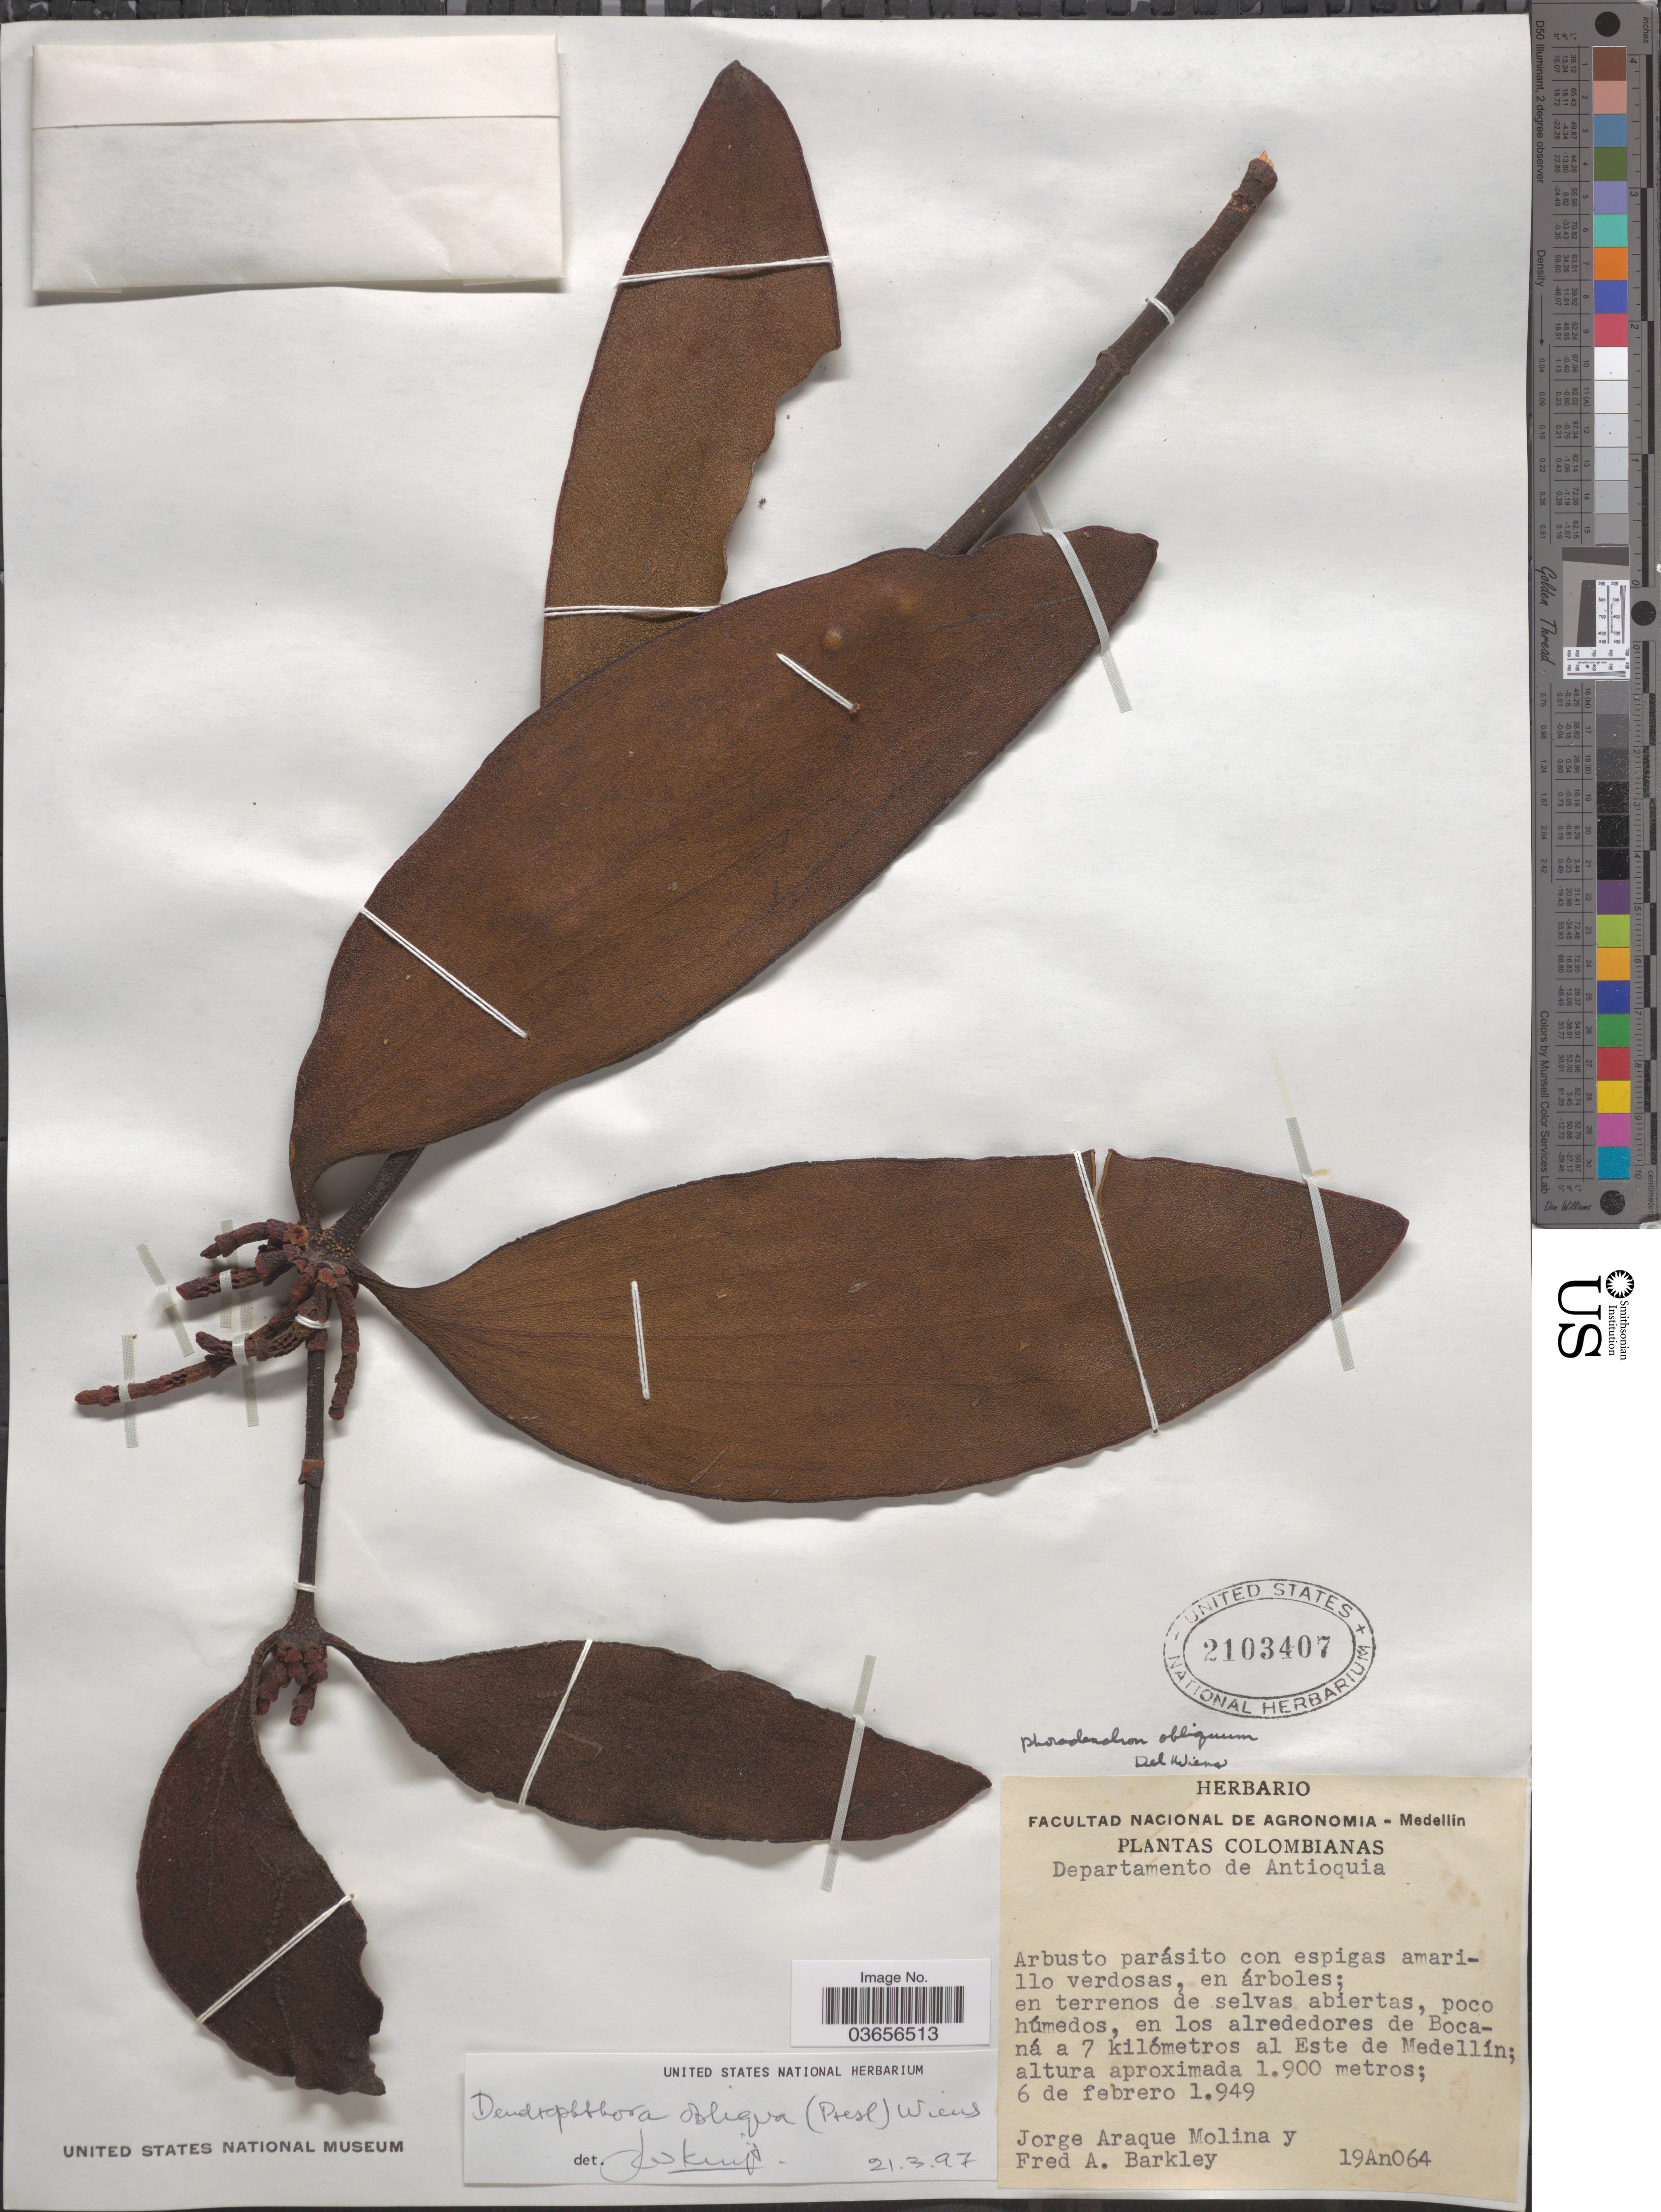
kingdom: Plantae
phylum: Tracheophyta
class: Magnoliopsida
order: Santalales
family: Viscaceae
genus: Dendrophthora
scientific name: Dendrophthora obliqua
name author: (C. Presl) Wiens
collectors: J. A. Molina & F. A. Barkley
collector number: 19An064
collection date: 1949-02-06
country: Colombia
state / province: Antioquia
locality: Departamento de Antioquia. En terrenos de selvas abiertas, poco húmedos, en los alrededores de Bocaná a 7 kilómetros al Este de Medellín.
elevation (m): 1900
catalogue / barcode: US 2103407